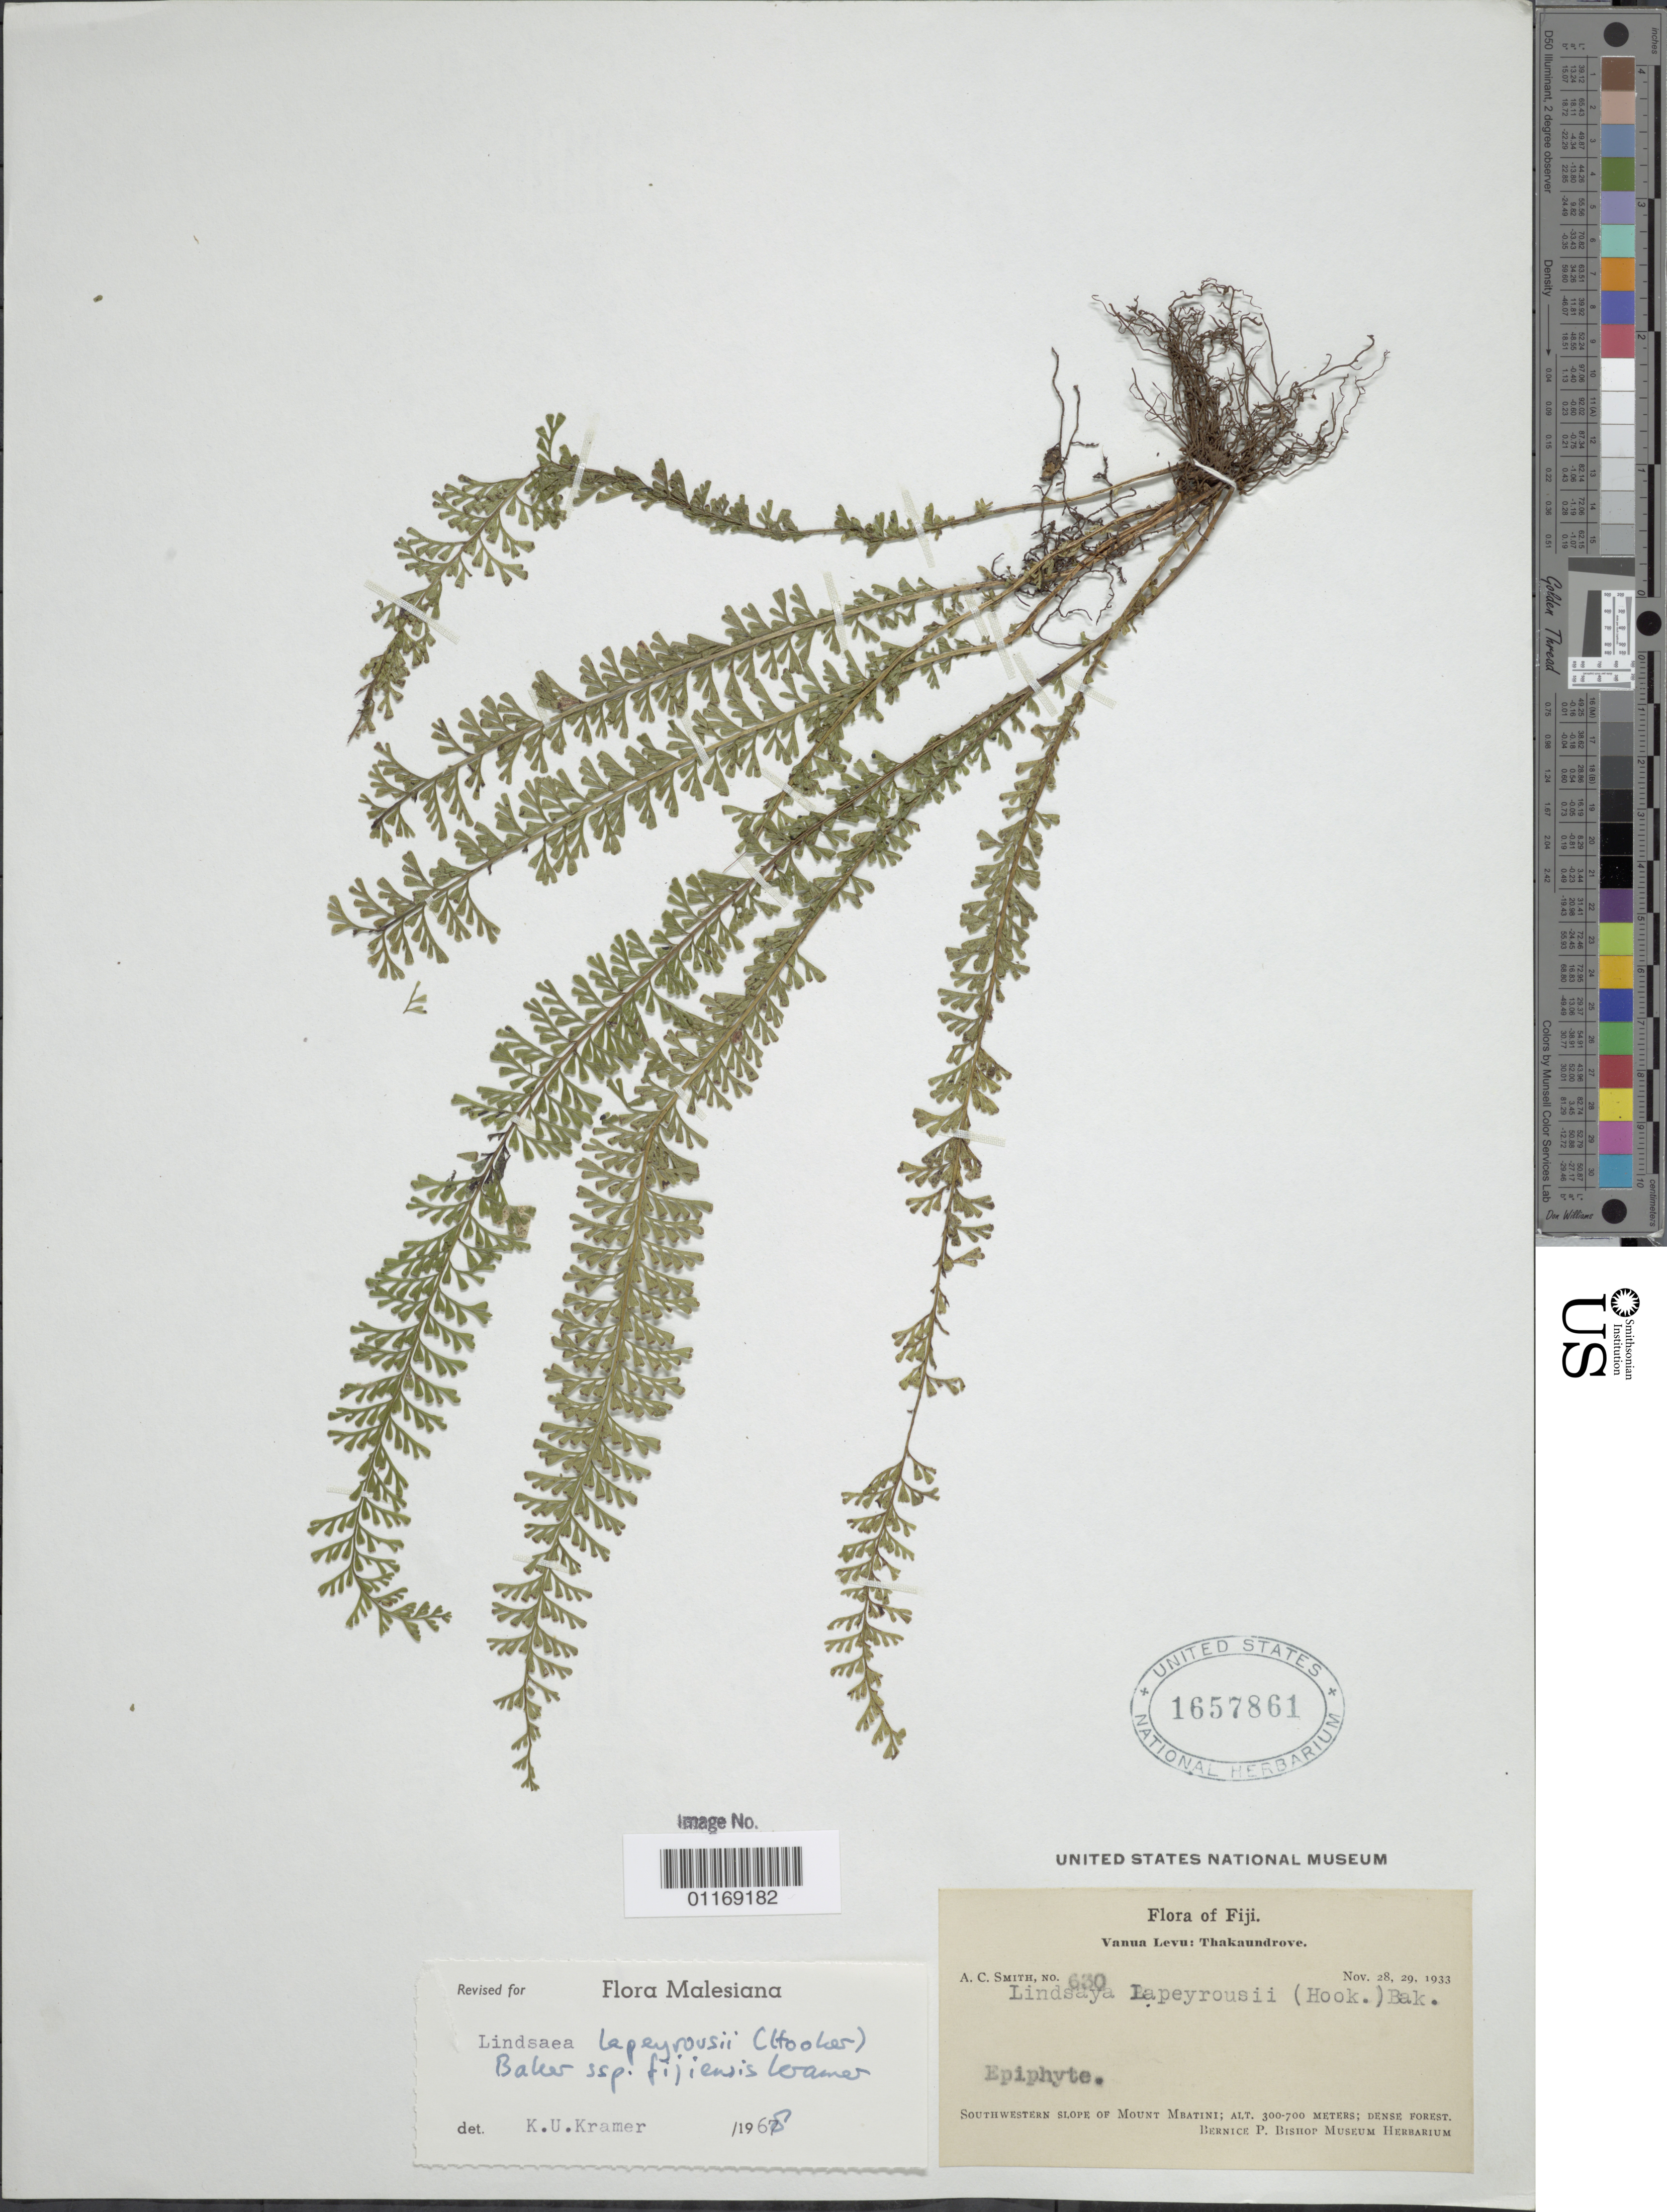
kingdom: Plantae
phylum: Tracheophyta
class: Polypodiopsida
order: Polypodiales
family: Lindsaeaceae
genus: Lindsaea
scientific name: Lindsaea lapeyrousei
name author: (Hook.) Baker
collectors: A. C. Smith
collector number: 630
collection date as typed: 28 Nov 1933 or 29 Nov 1933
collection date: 1933-11-28 or 1933-11-29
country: Fiji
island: Vanua Levu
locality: Thakaundrove, SW slopes of Mt. Mbatini. [Vanua Levu Group]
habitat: Dense forest.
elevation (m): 300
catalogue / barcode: US 1657861